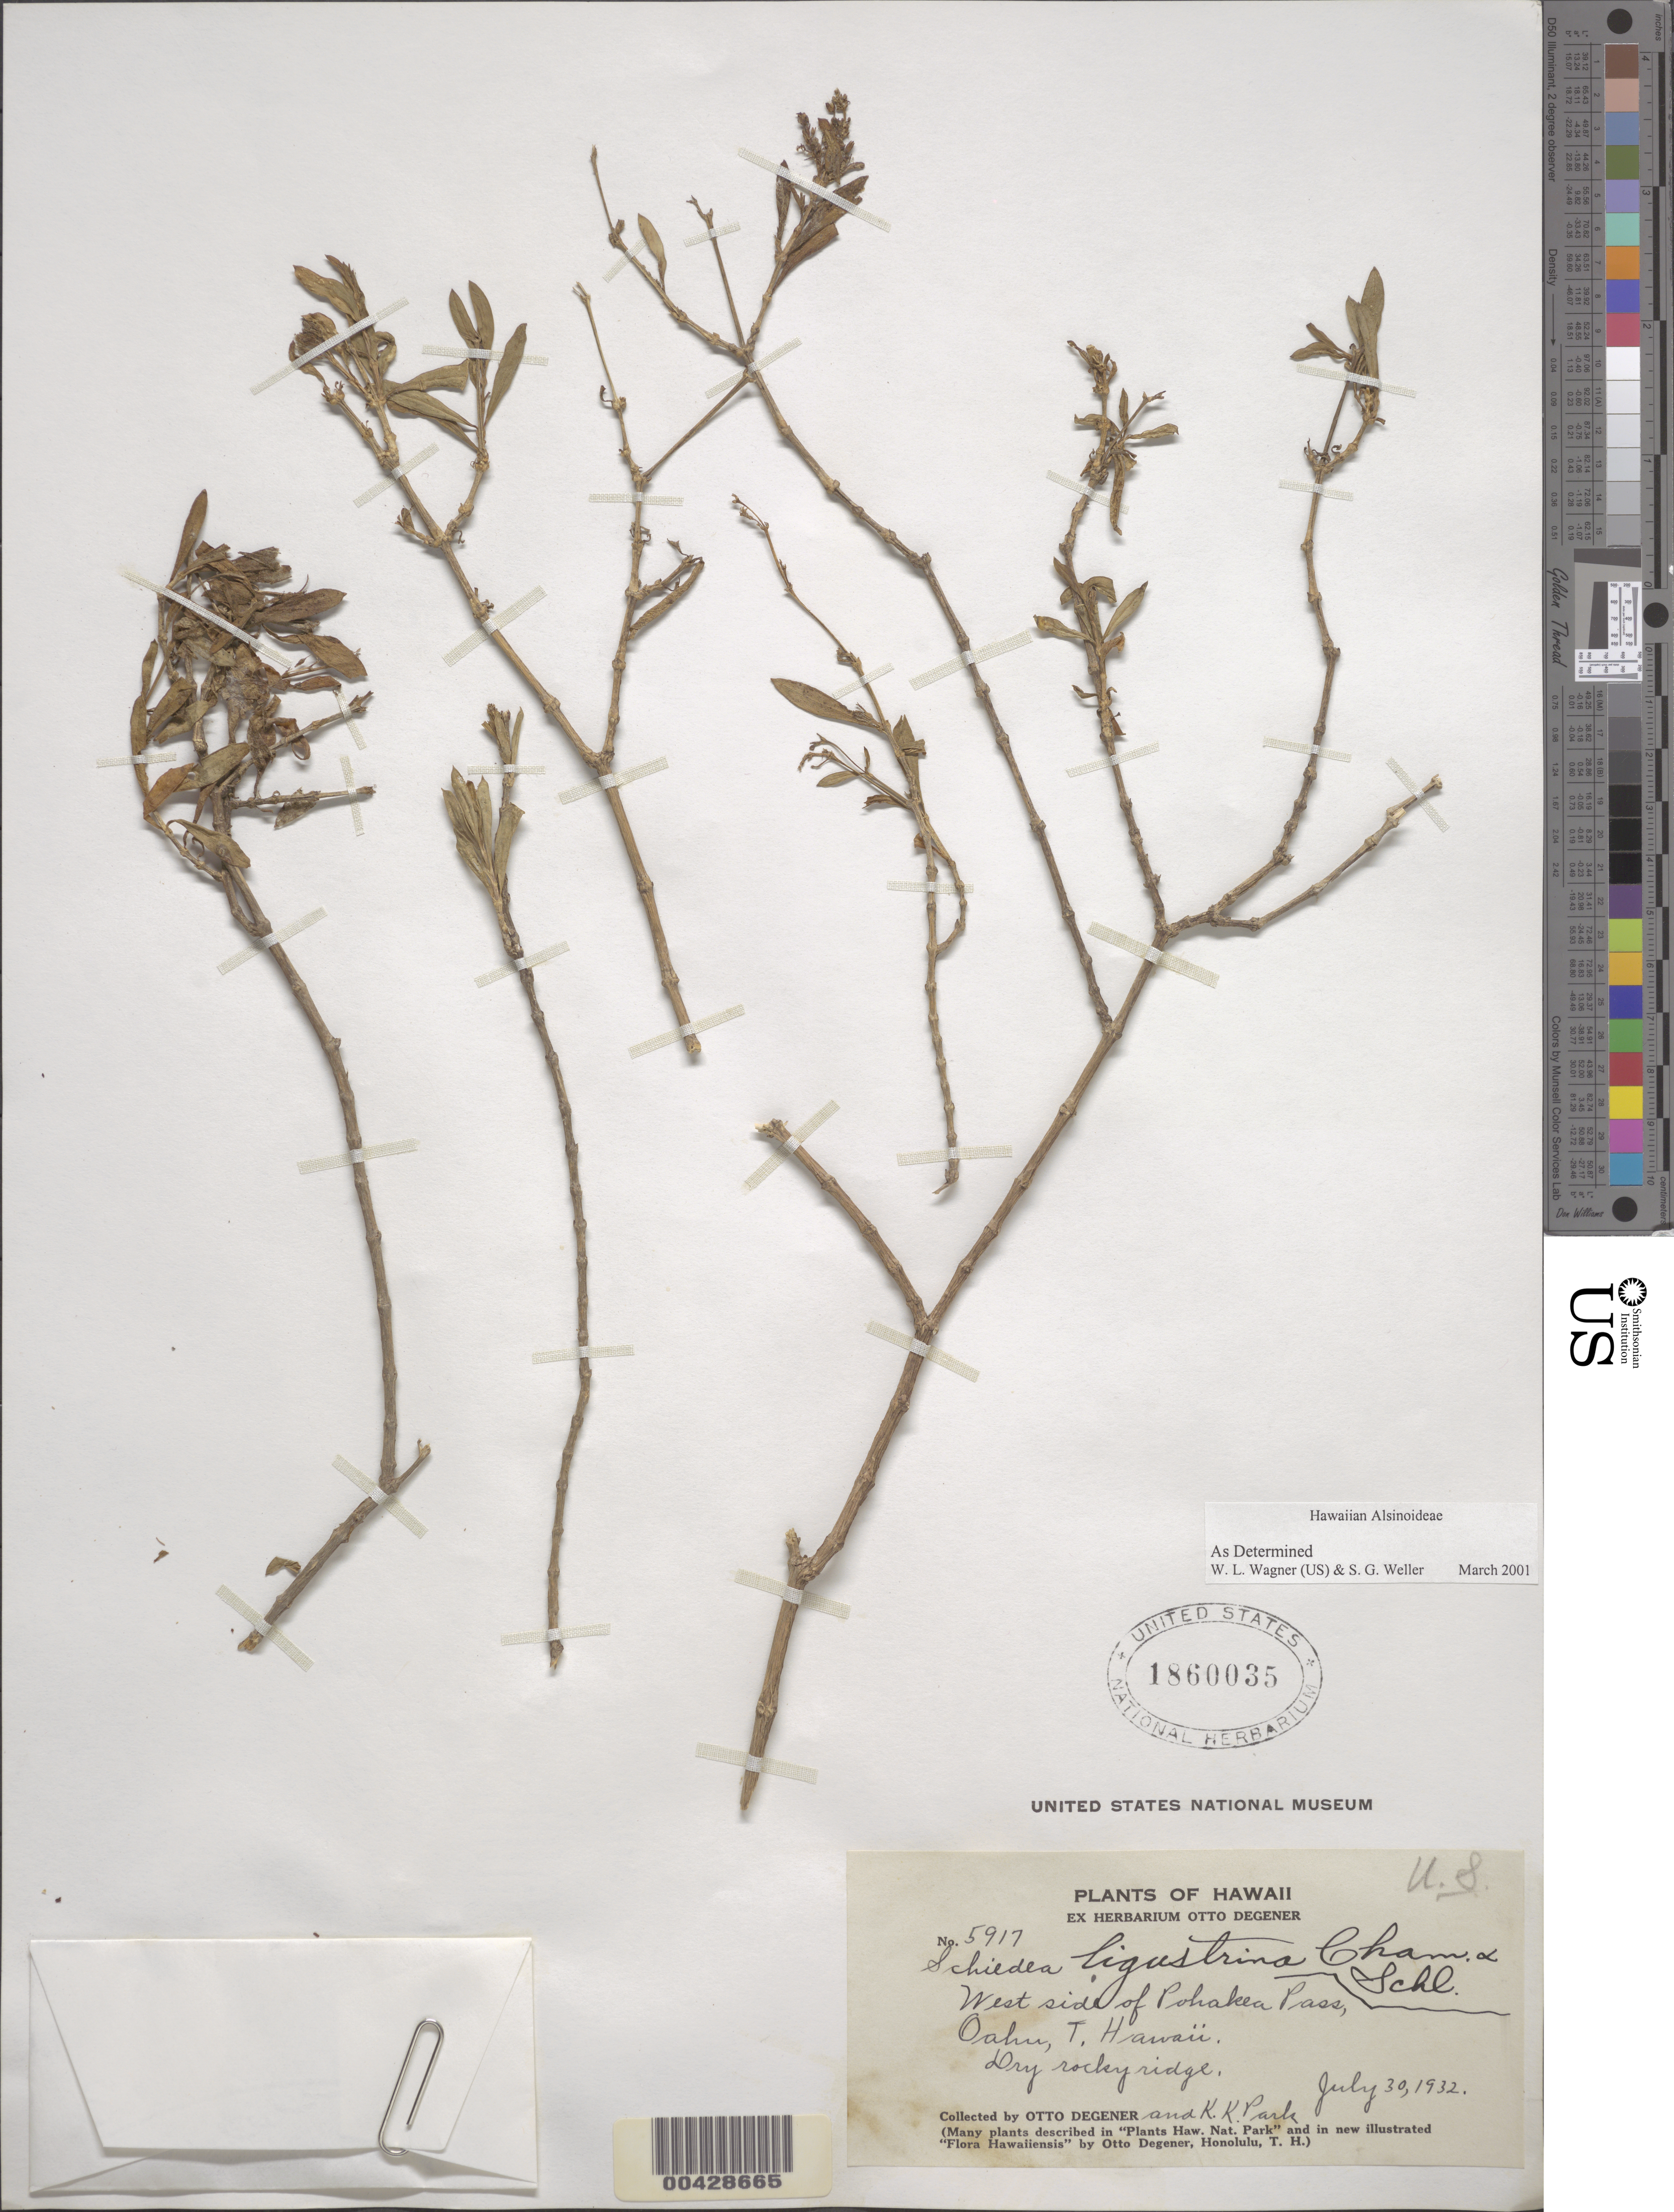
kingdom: Plantae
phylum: Tracheophyta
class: Magnoliopsida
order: Caryophyllales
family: Caryophyllaceae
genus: Schiedea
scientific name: Schiedea ligustrina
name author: Cham. & Schltdl.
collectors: O. Degener & K. Park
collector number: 5917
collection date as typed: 30 Jul 1932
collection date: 1932-07-30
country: United States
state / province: Hawaii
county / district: Honolulu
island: Oahu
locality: West side of Pohakea Pass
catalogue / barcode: US 1860035